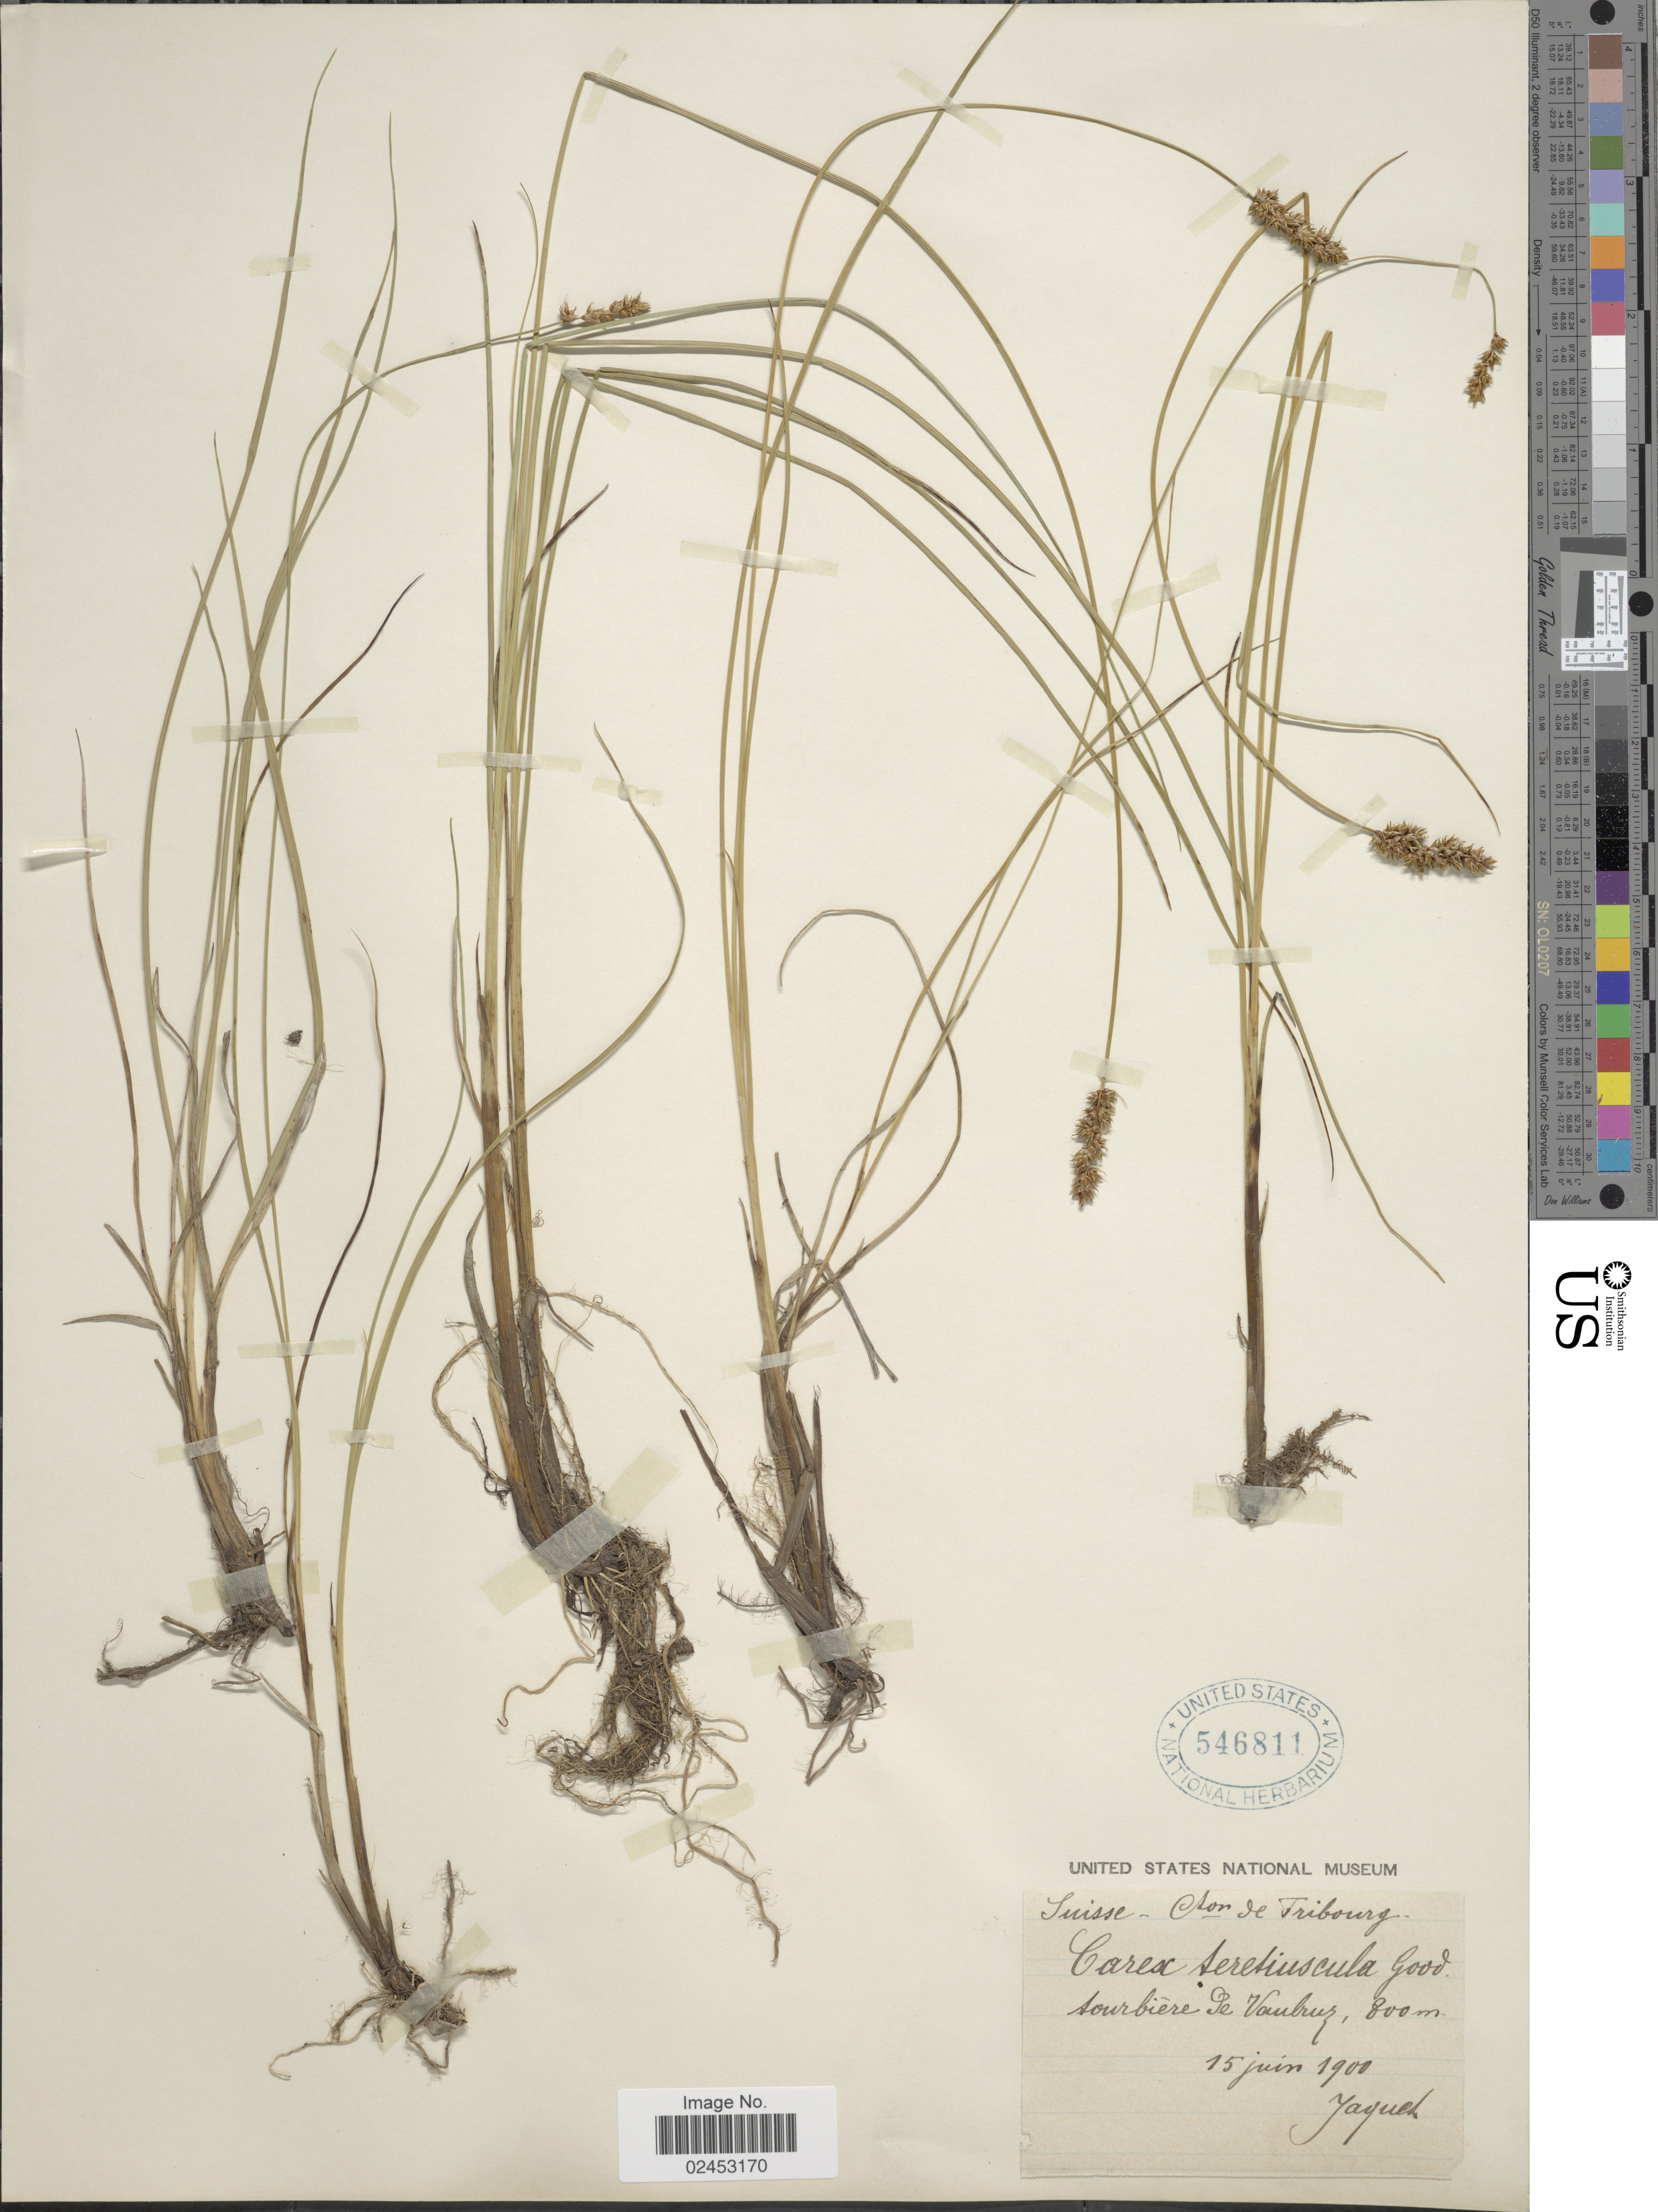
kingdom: Plantae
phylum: Tracheophyta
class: Liliopsida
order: Poales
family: Cyperaceae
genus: Carex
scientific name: Carex diandra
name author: Schrank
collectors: -. Jaquel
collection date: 1900-06-15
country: Switzerland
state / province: Fribourg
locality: Suisse, Sourbiere de Vaulruz.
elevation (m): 800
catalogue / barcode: US 546811